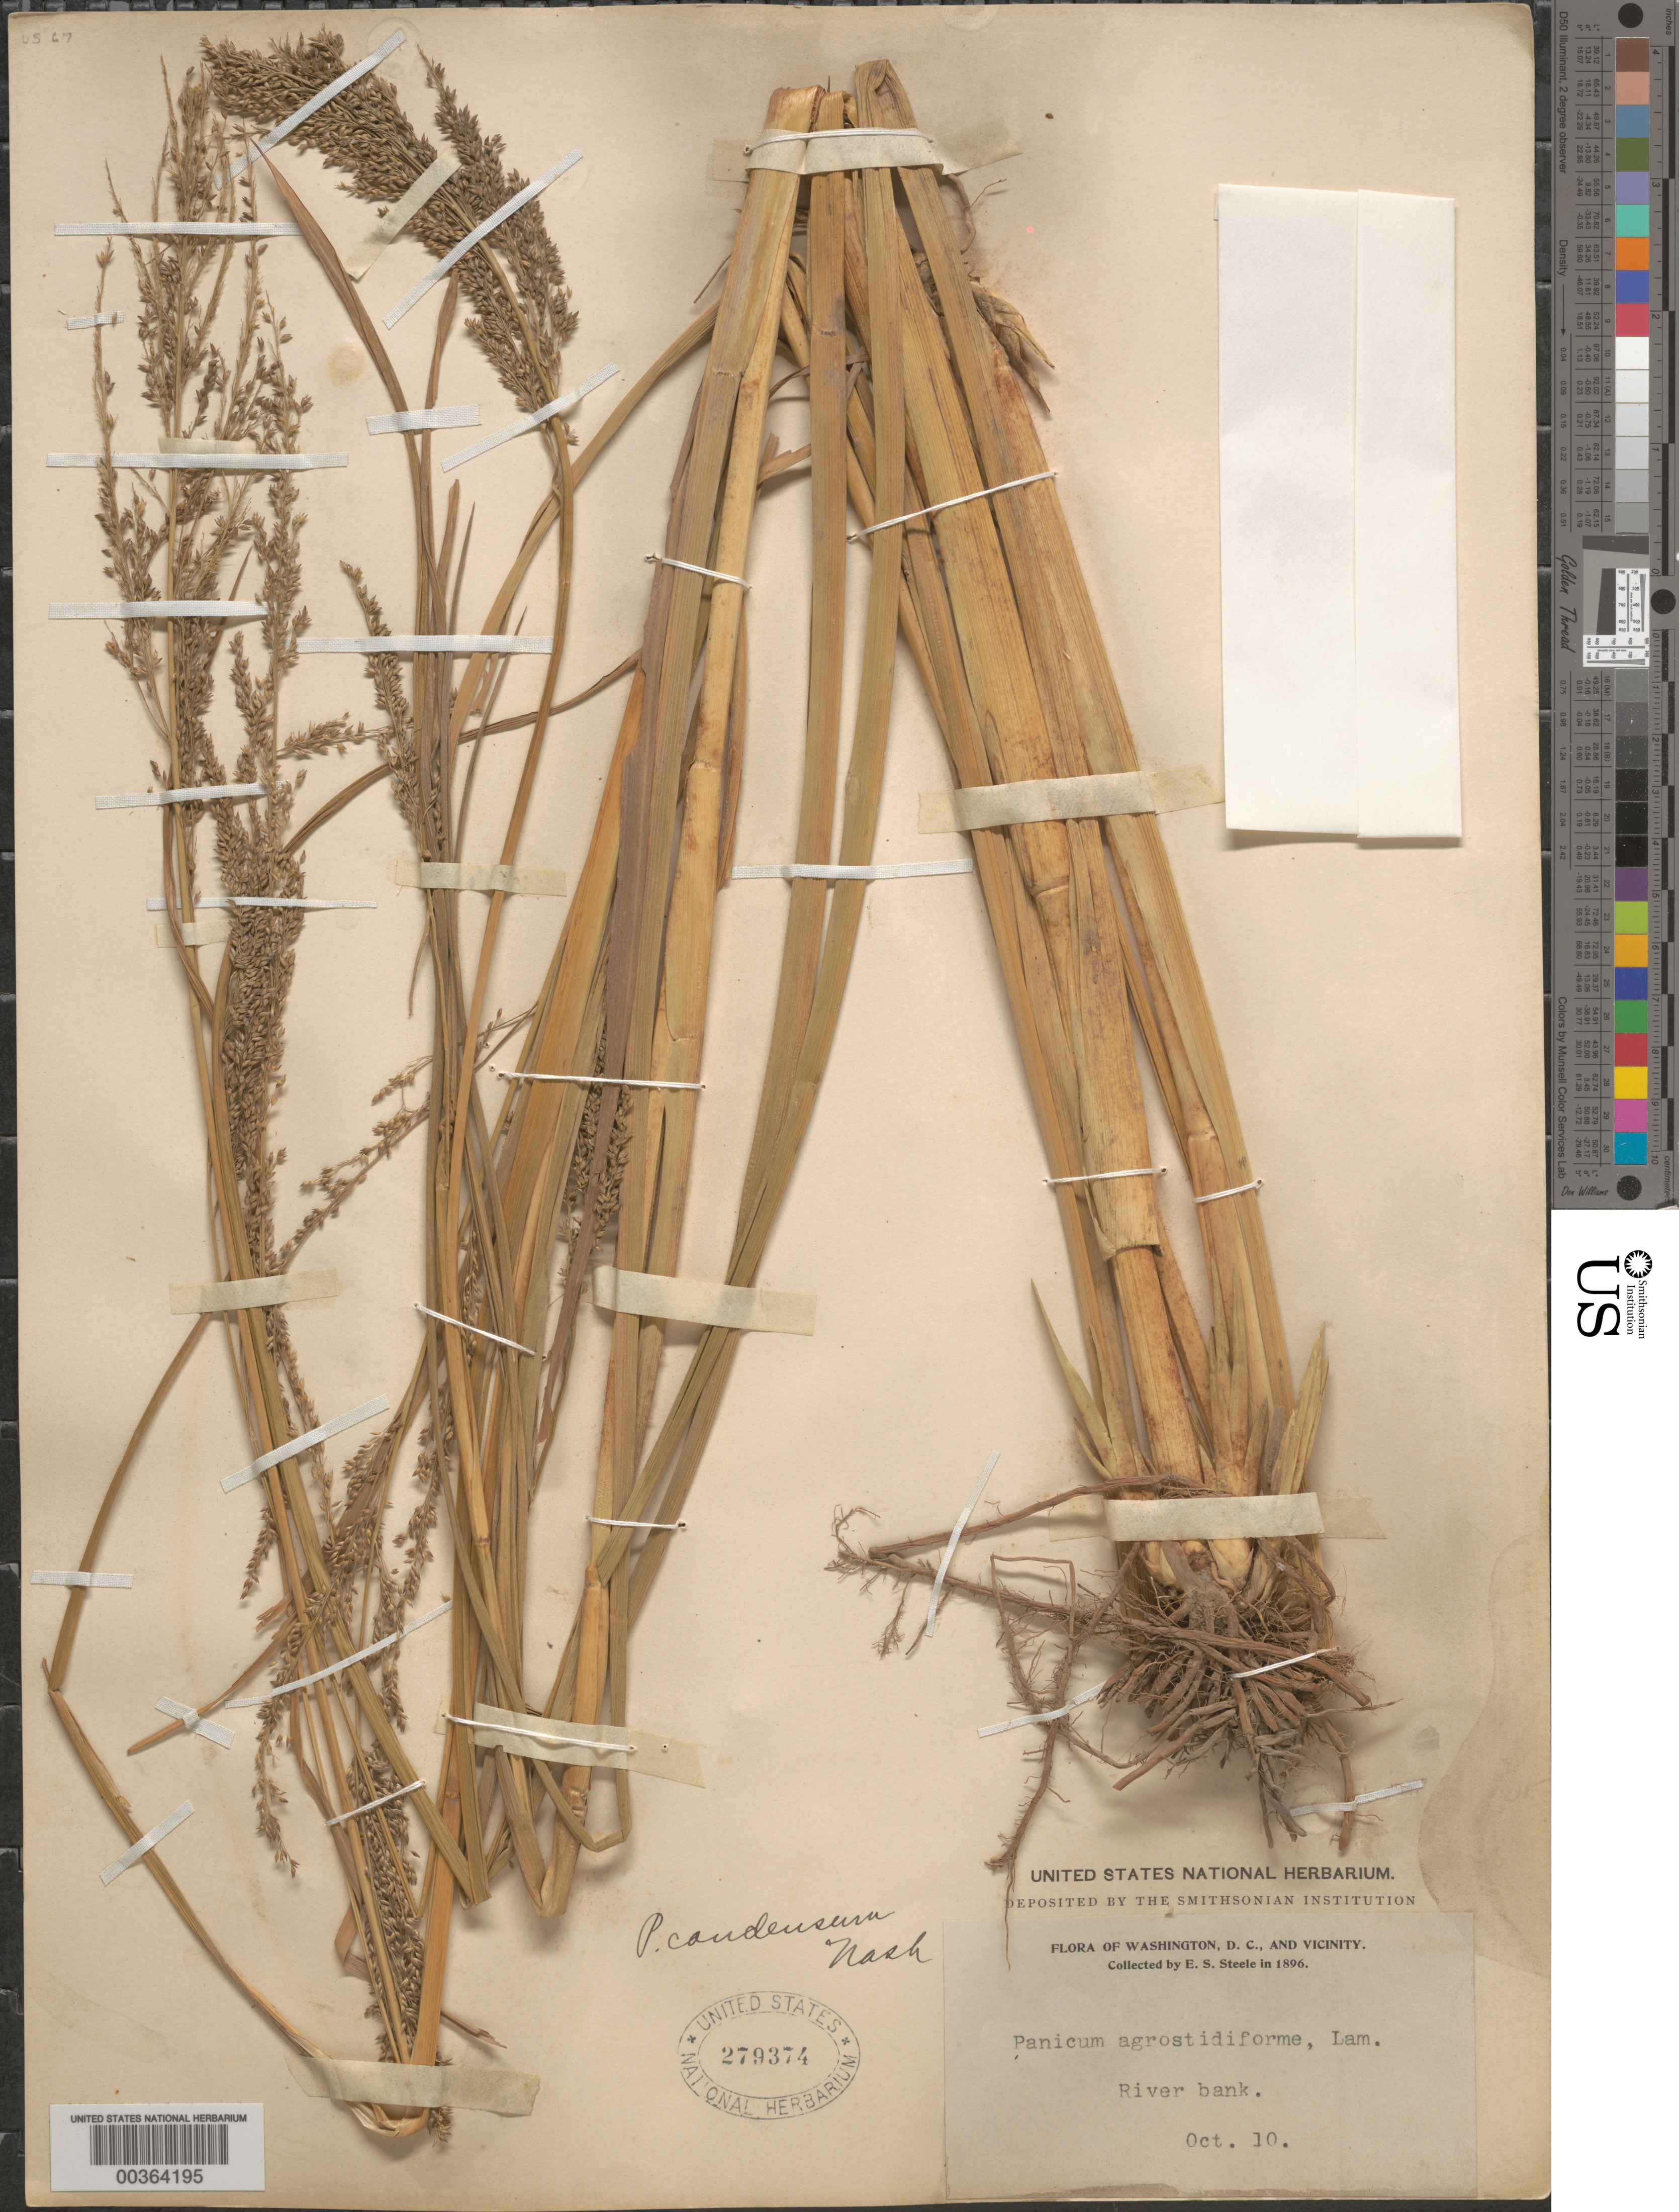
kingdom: Plantae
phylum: Tracheophyta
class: Liliopsida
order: Poales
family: Poaceae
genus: Coleataenia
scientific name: Coleataenia rigidula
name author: (Bosc ex Nees) LeBlond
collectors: E. Steele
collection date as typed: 10 Oct 1896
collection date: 1896-10-10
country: United States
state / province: District of Columbia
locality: Washington DC area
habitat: River bank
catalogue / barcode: US 279374